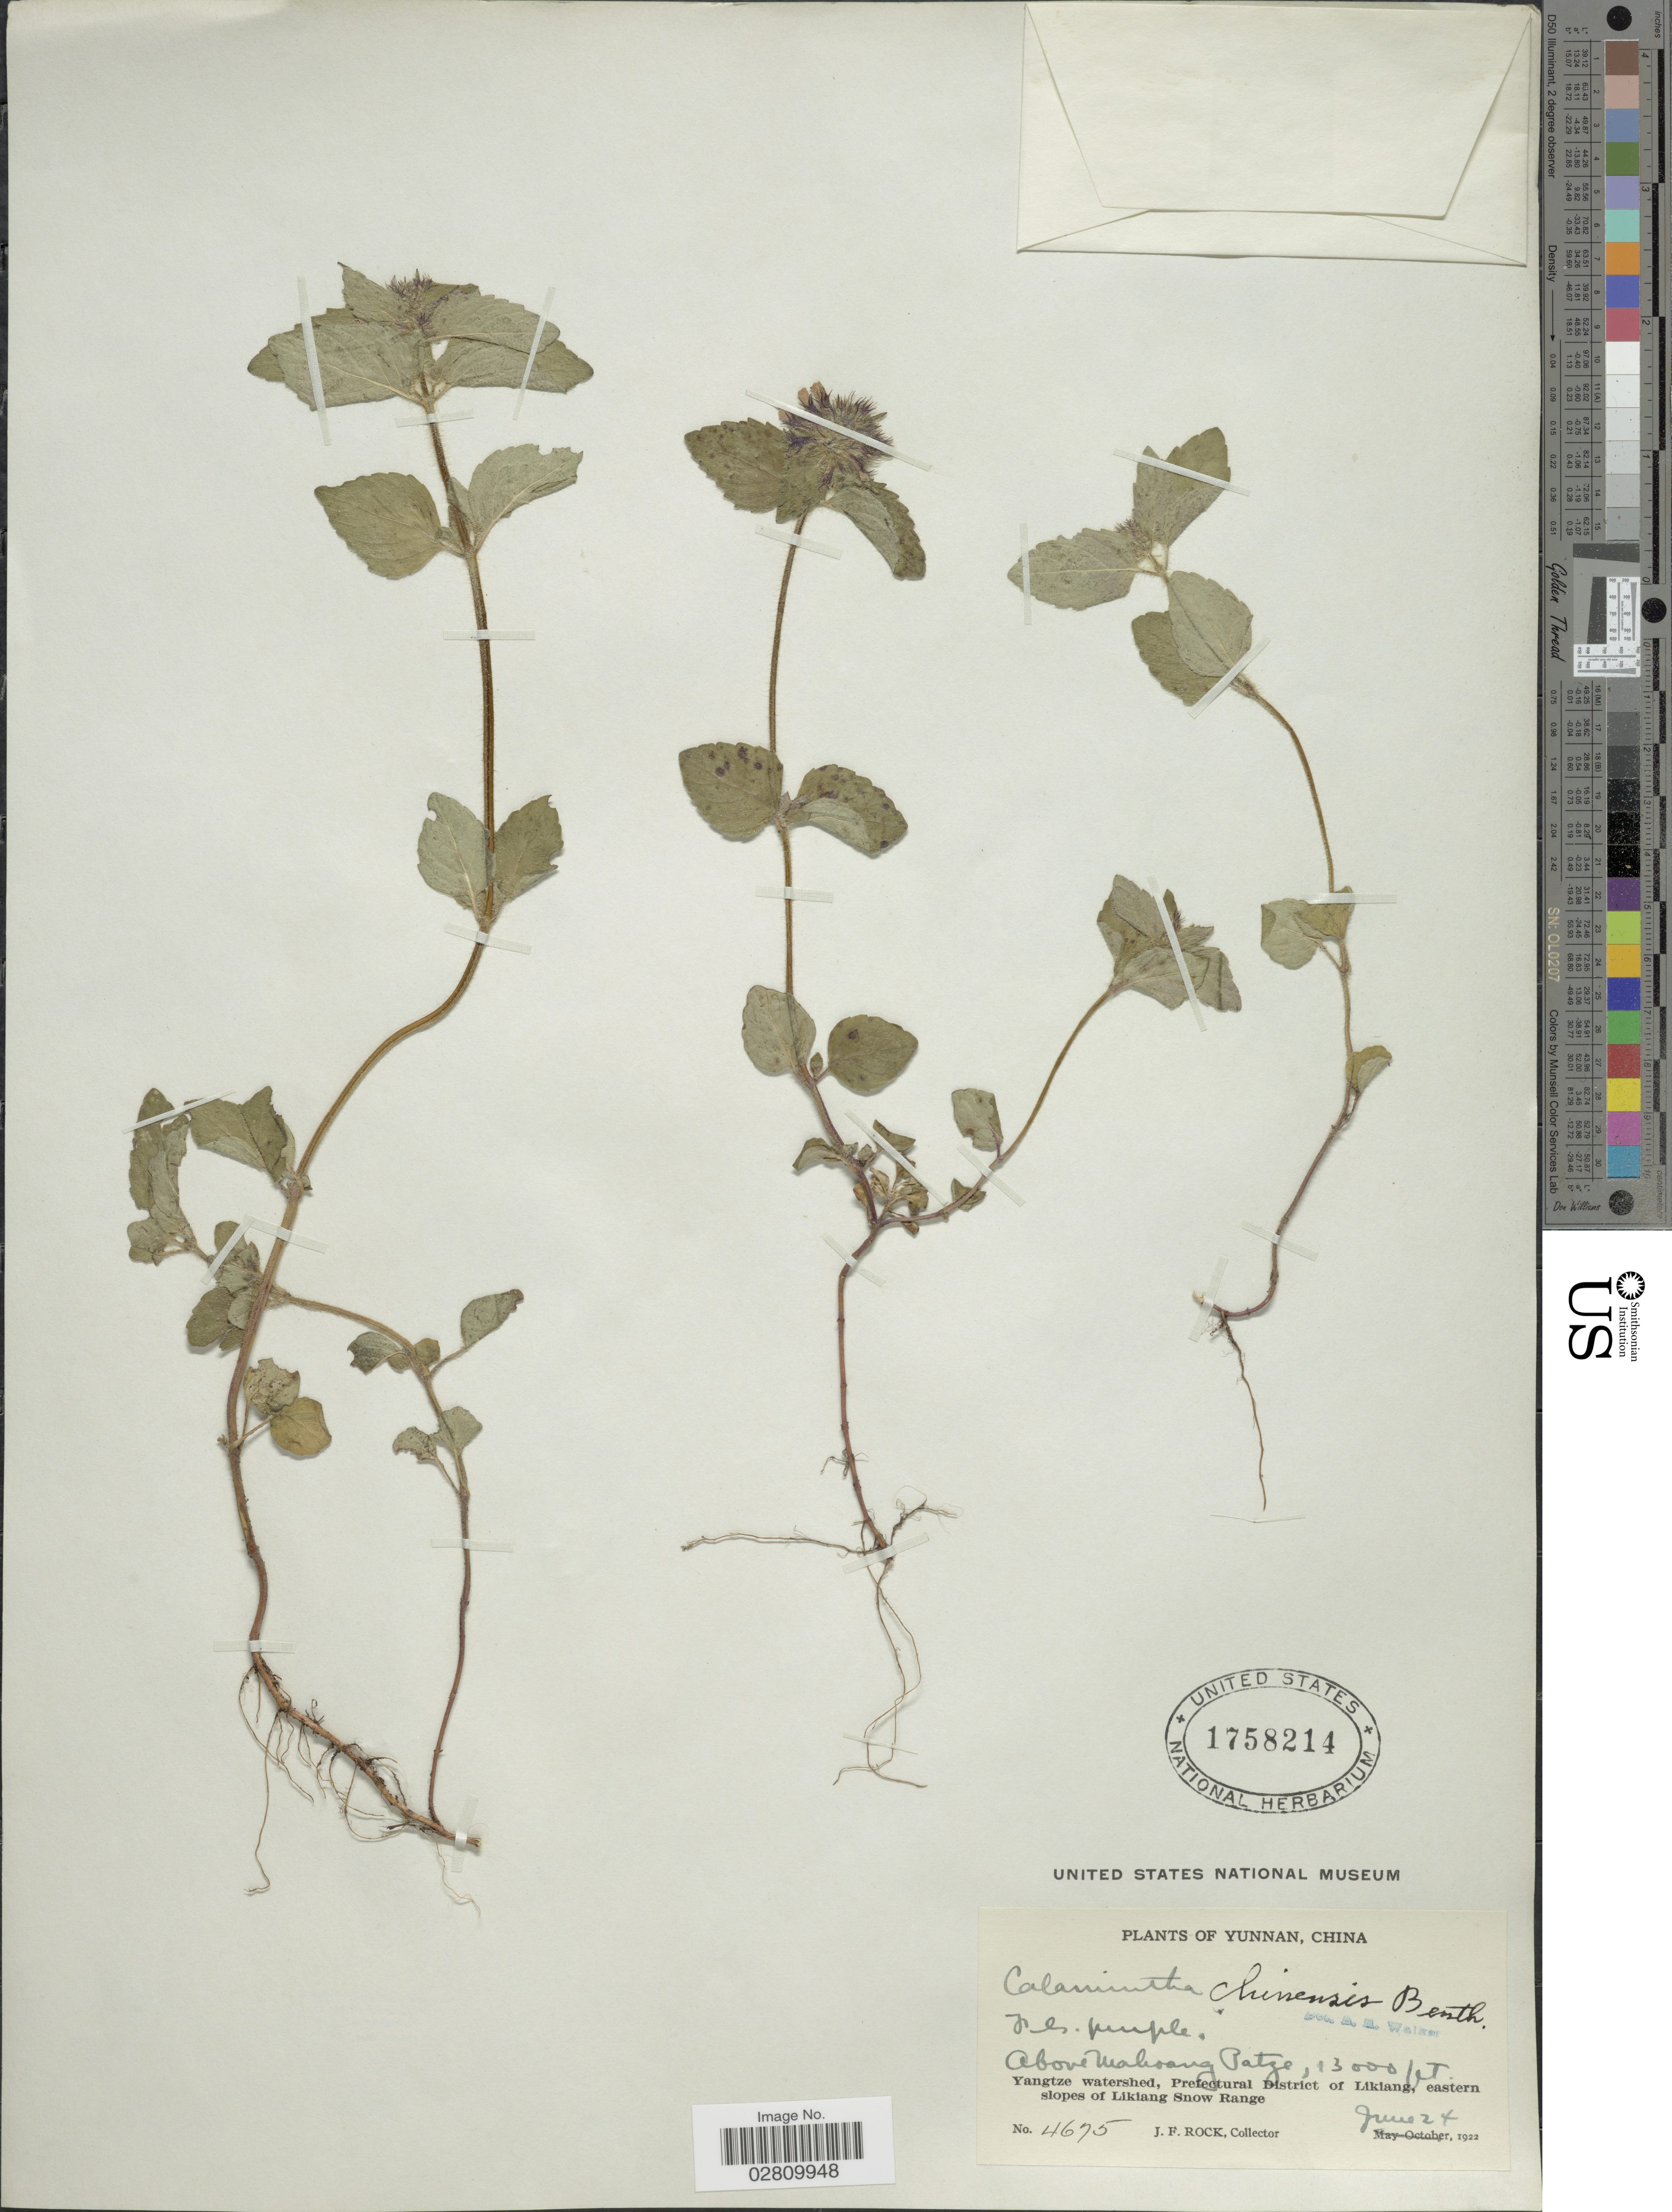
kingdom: Plantae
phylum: Tracheophyta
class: Magnoliopsida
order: Lamiales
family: Lamiaceae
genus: Calamintha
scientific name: Calamintha chinensis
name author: Benth.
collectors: J. Rock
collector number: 4675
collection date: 1922-06-24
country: China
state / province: Yunnan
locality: Above Mahoang Patze. Yangtze watershed, Prefectural District of Likiang, eastern slopes of Likiang Snow Range.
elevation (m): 3962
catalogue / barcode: US 1758214